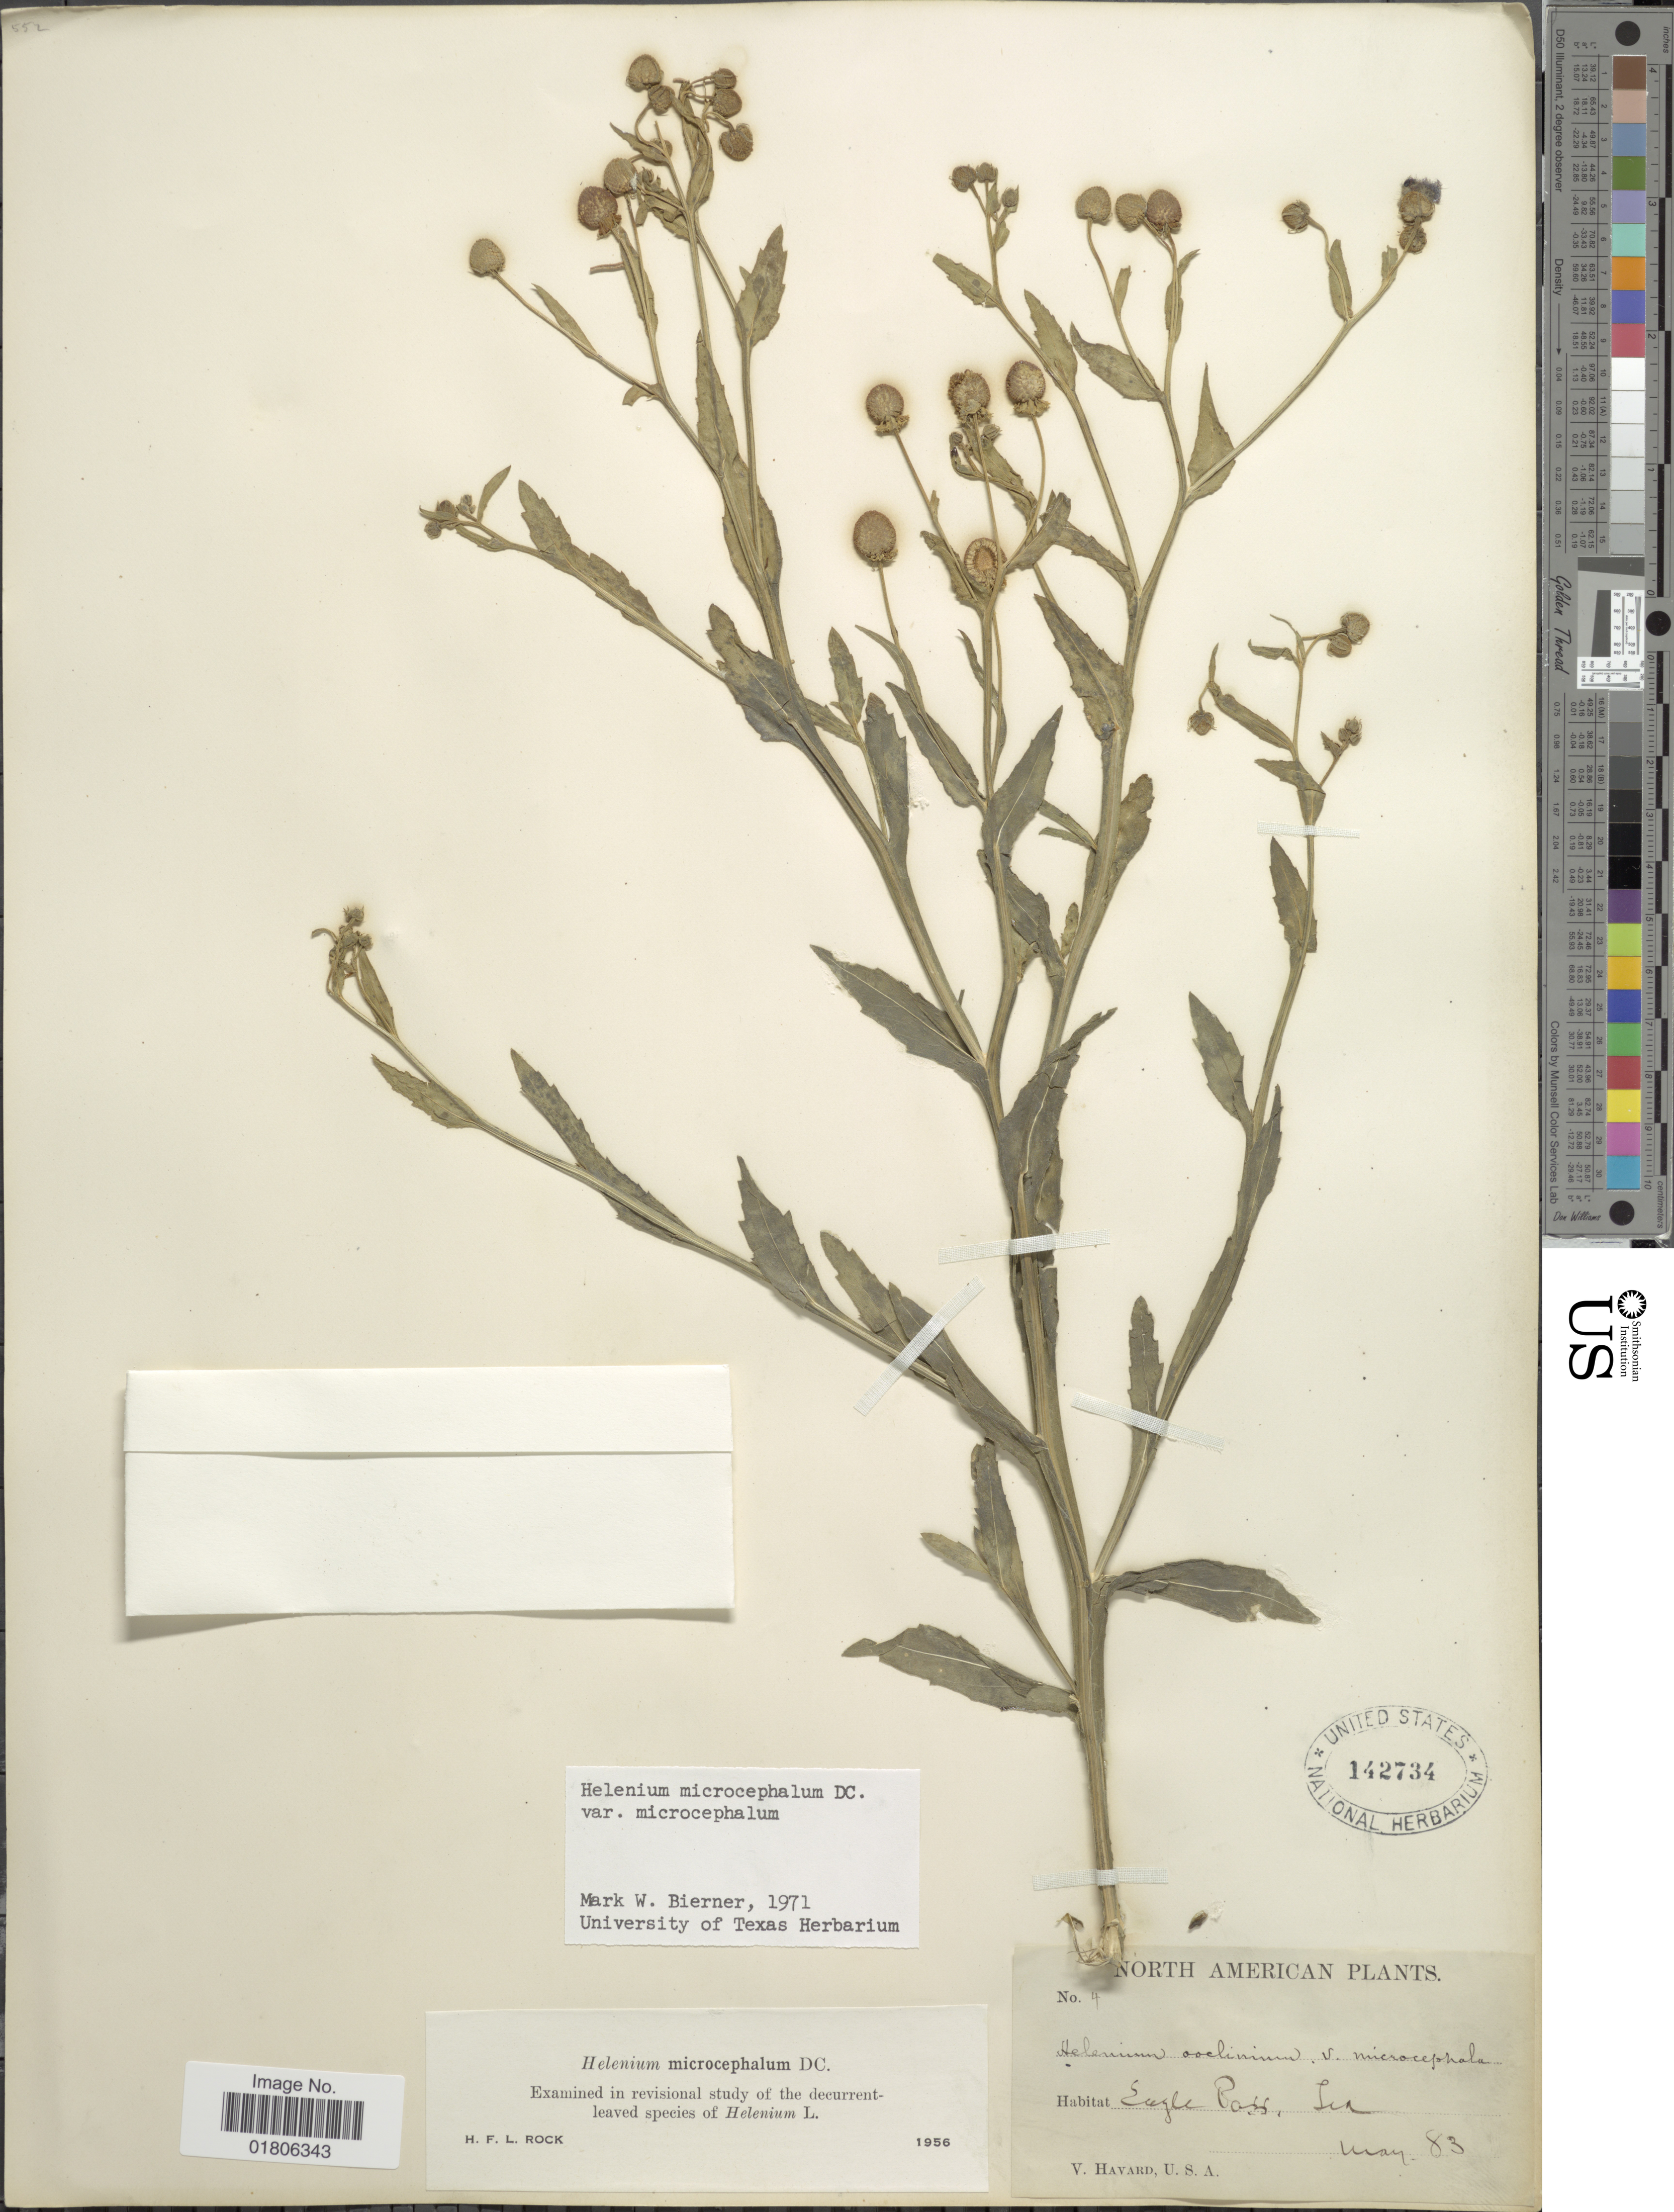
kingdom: Plantae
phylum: Tracheophyta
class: Magnoliopsida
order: Asterales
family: Asteraceae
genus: Helenium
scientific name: Helenium microcephalum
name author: DC.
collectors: V. Havard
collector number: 4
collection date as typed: Transcribed d/m/y: /5/83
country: United States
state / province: Texas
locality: Eagle Pass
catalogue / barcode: US 142734